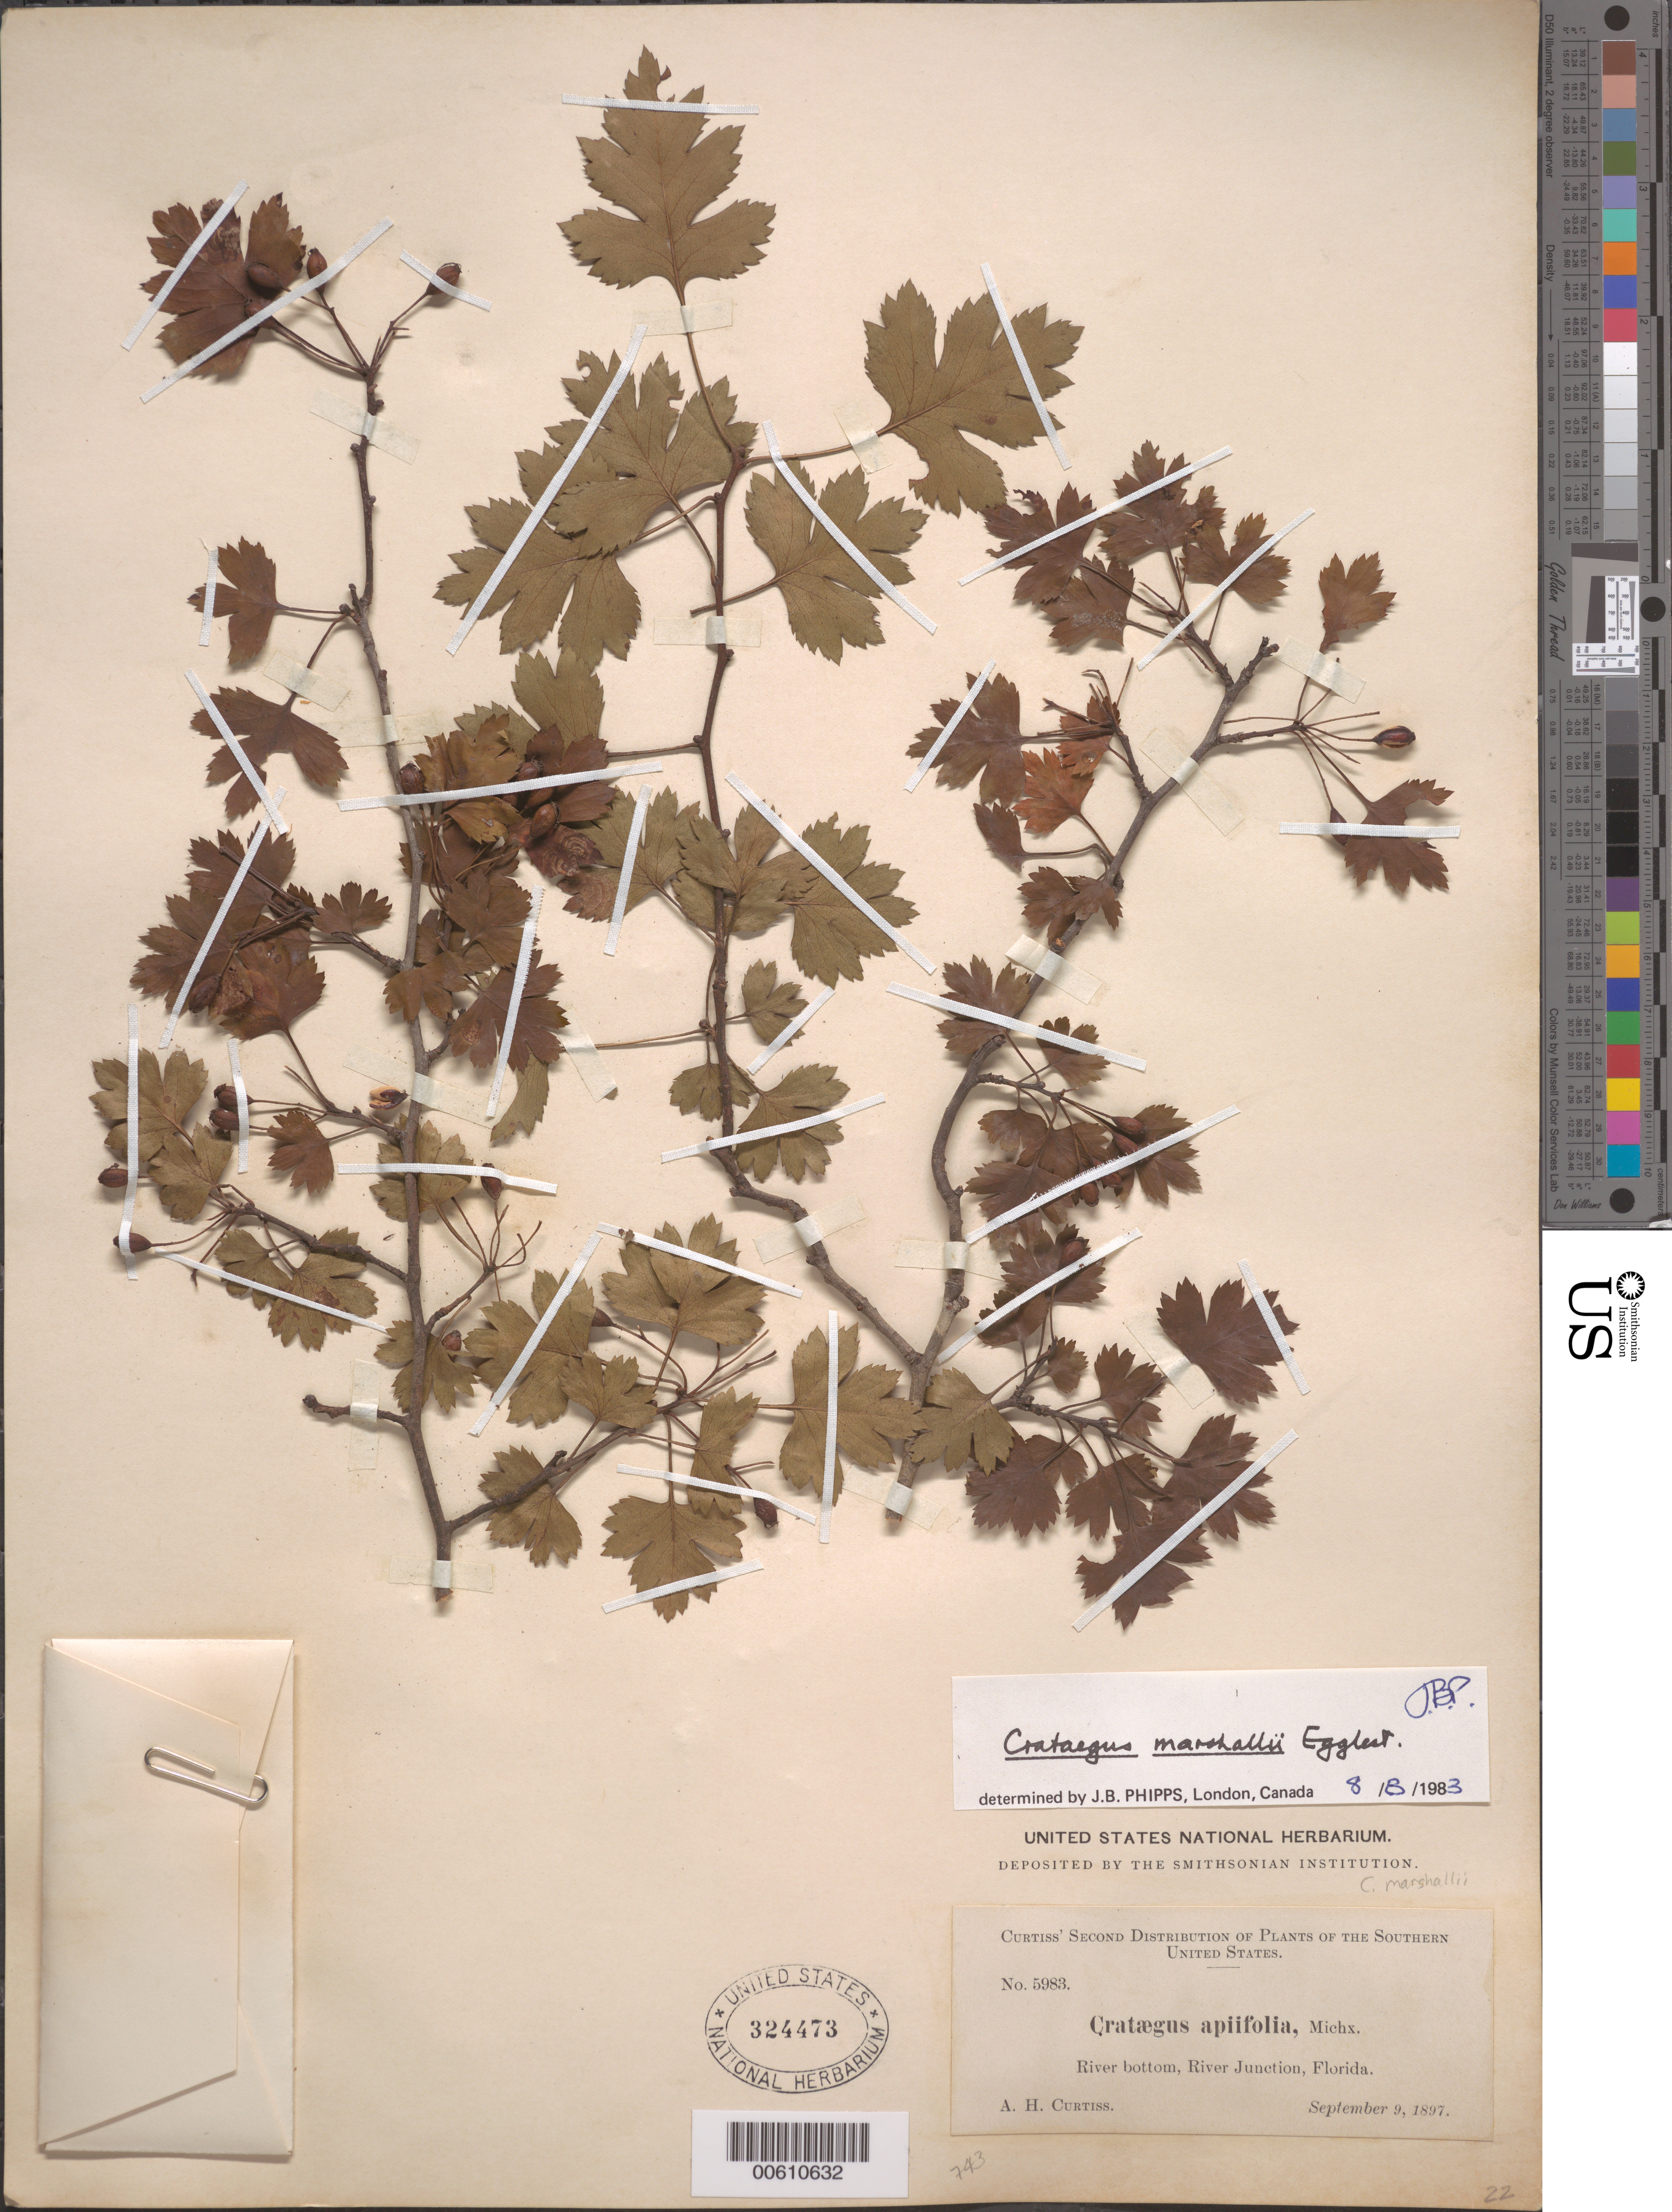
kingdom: Plantae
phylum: Tracheophyta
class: Magnoliopsida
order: Rosales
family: Rosaceae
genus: Crataegus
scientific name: Crataegus marshallii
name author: Eggl.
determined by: Phipps, James B., (UWO), University of Western Ontario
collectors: A. H. Curtiss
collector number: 5983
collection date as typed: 09 Sep 1897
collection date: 1897-09-09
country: United States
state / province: Florida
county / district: Gadsden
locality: River Junction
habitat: River bottom.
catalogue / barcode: US 324473